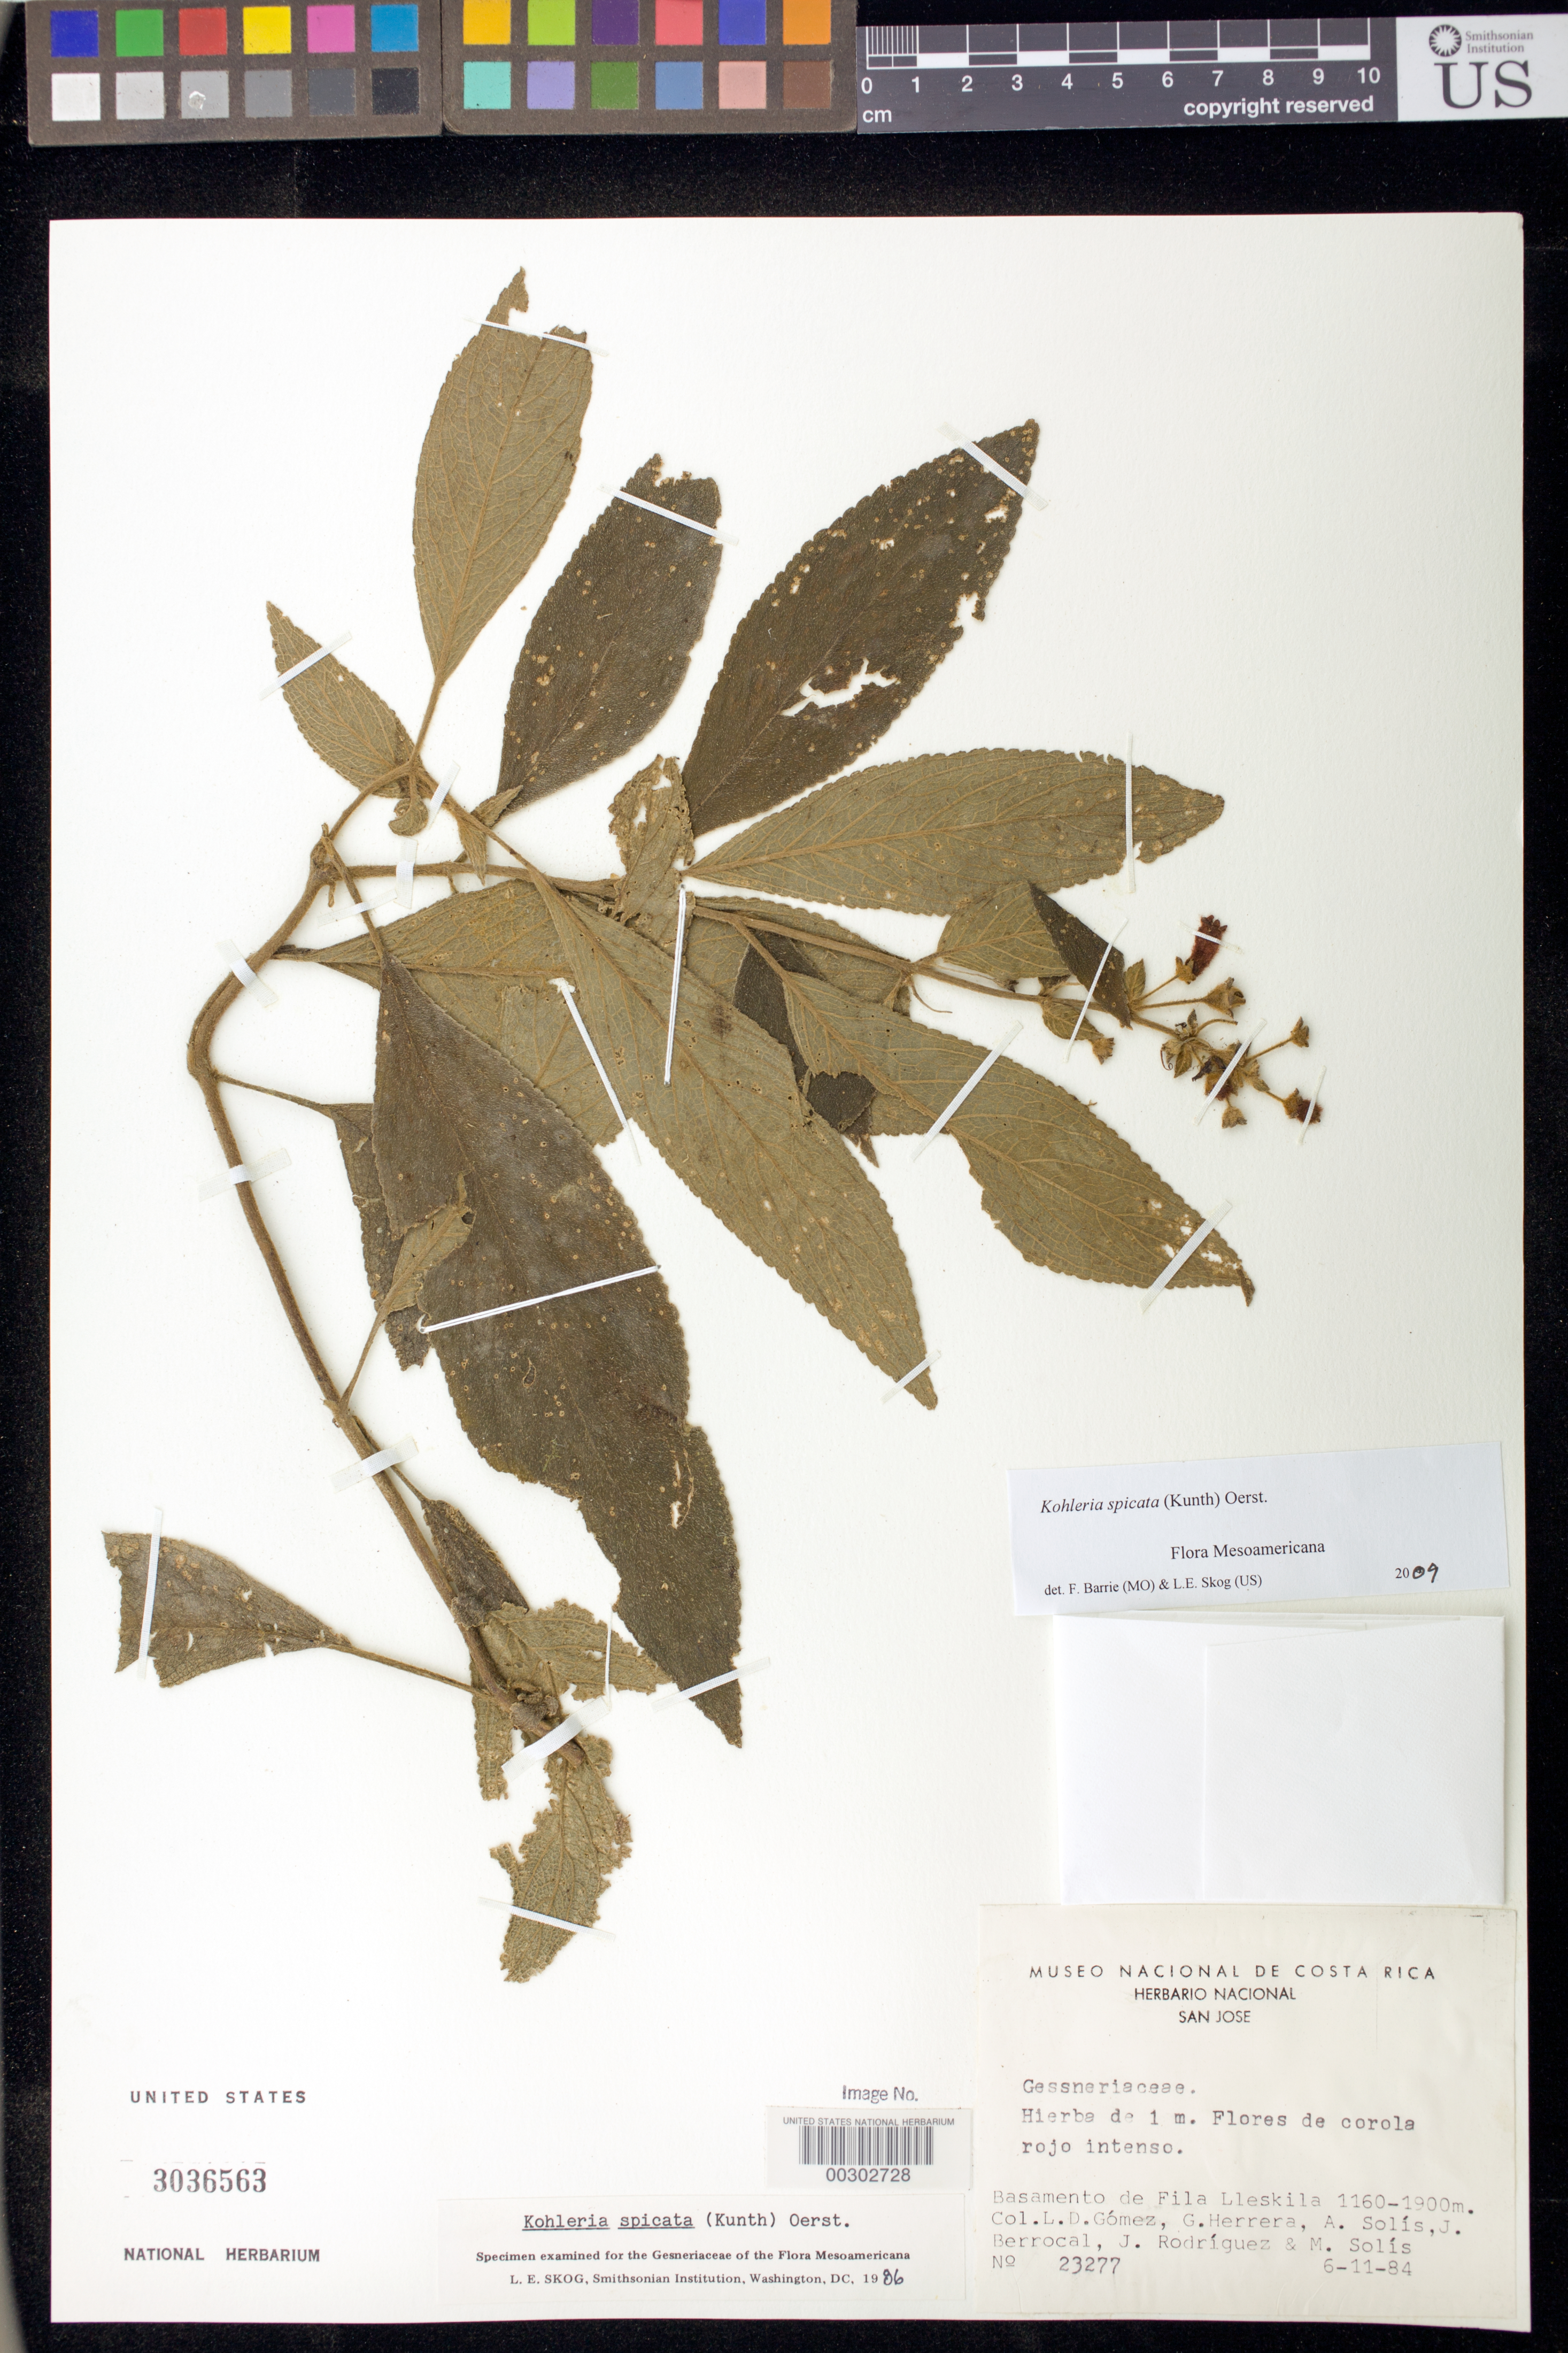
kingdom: Plantae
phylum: Tracheophyta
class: Magnoliopsida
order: Lamiales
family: Gesneriaceae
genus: Kohleria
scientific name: Kohleria spicata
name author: (Kunth) Oerst.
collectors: L. D. Gómez, G. Herrera, A. Solis, J. Berrocal, J. Rodríguez & M. Solís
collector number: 23277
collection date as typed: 06 Nov 1984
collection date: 1984-11-06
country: Costa Rica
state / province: San José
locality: Basamento de Fila Lleskila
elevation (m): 1160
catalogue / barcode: US 3036563